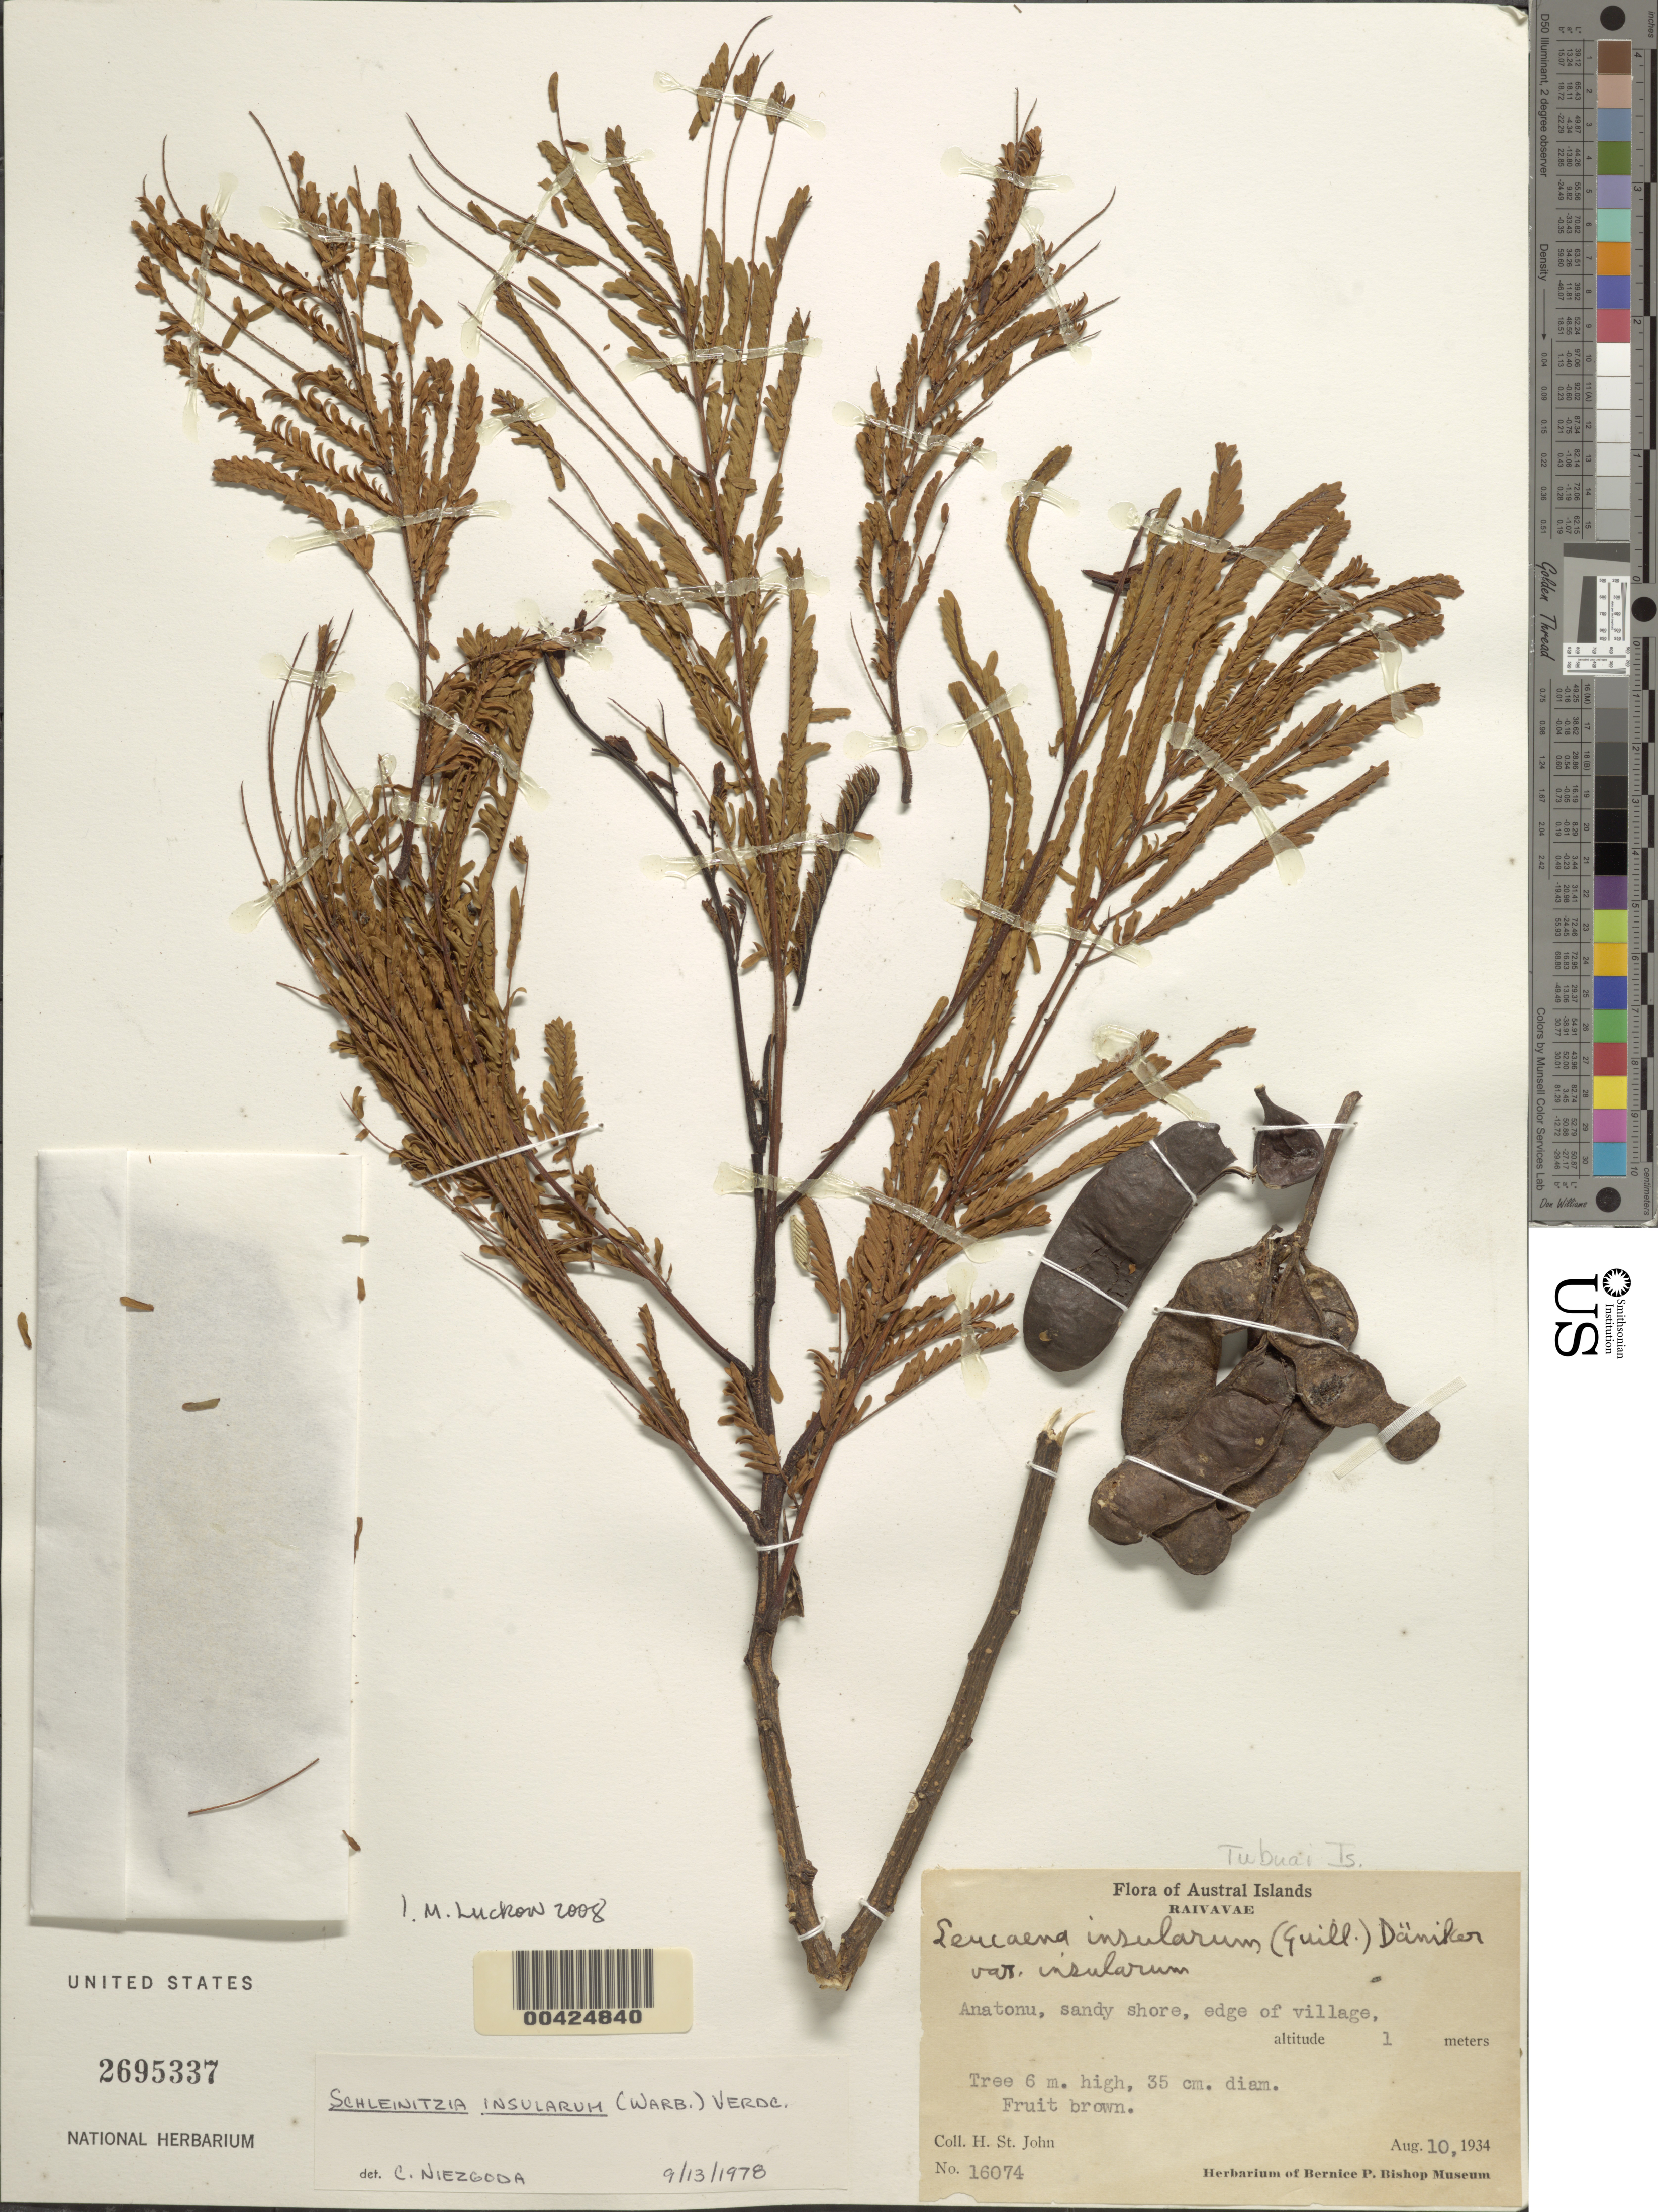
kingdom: Plantae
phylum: Tracheophyta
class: Magnoliopsida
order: Fabales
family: Fabaceae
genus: Piptadenia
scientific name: Piptadenia insularum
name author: (Guill.) Burkart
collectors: H. St. John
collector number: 16074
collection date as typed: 10 Aug 1934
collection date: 1934-08-10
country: French Polynesia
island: Raivavae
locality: Anatonu [Tubuai Is.]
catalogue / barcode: US 2695337